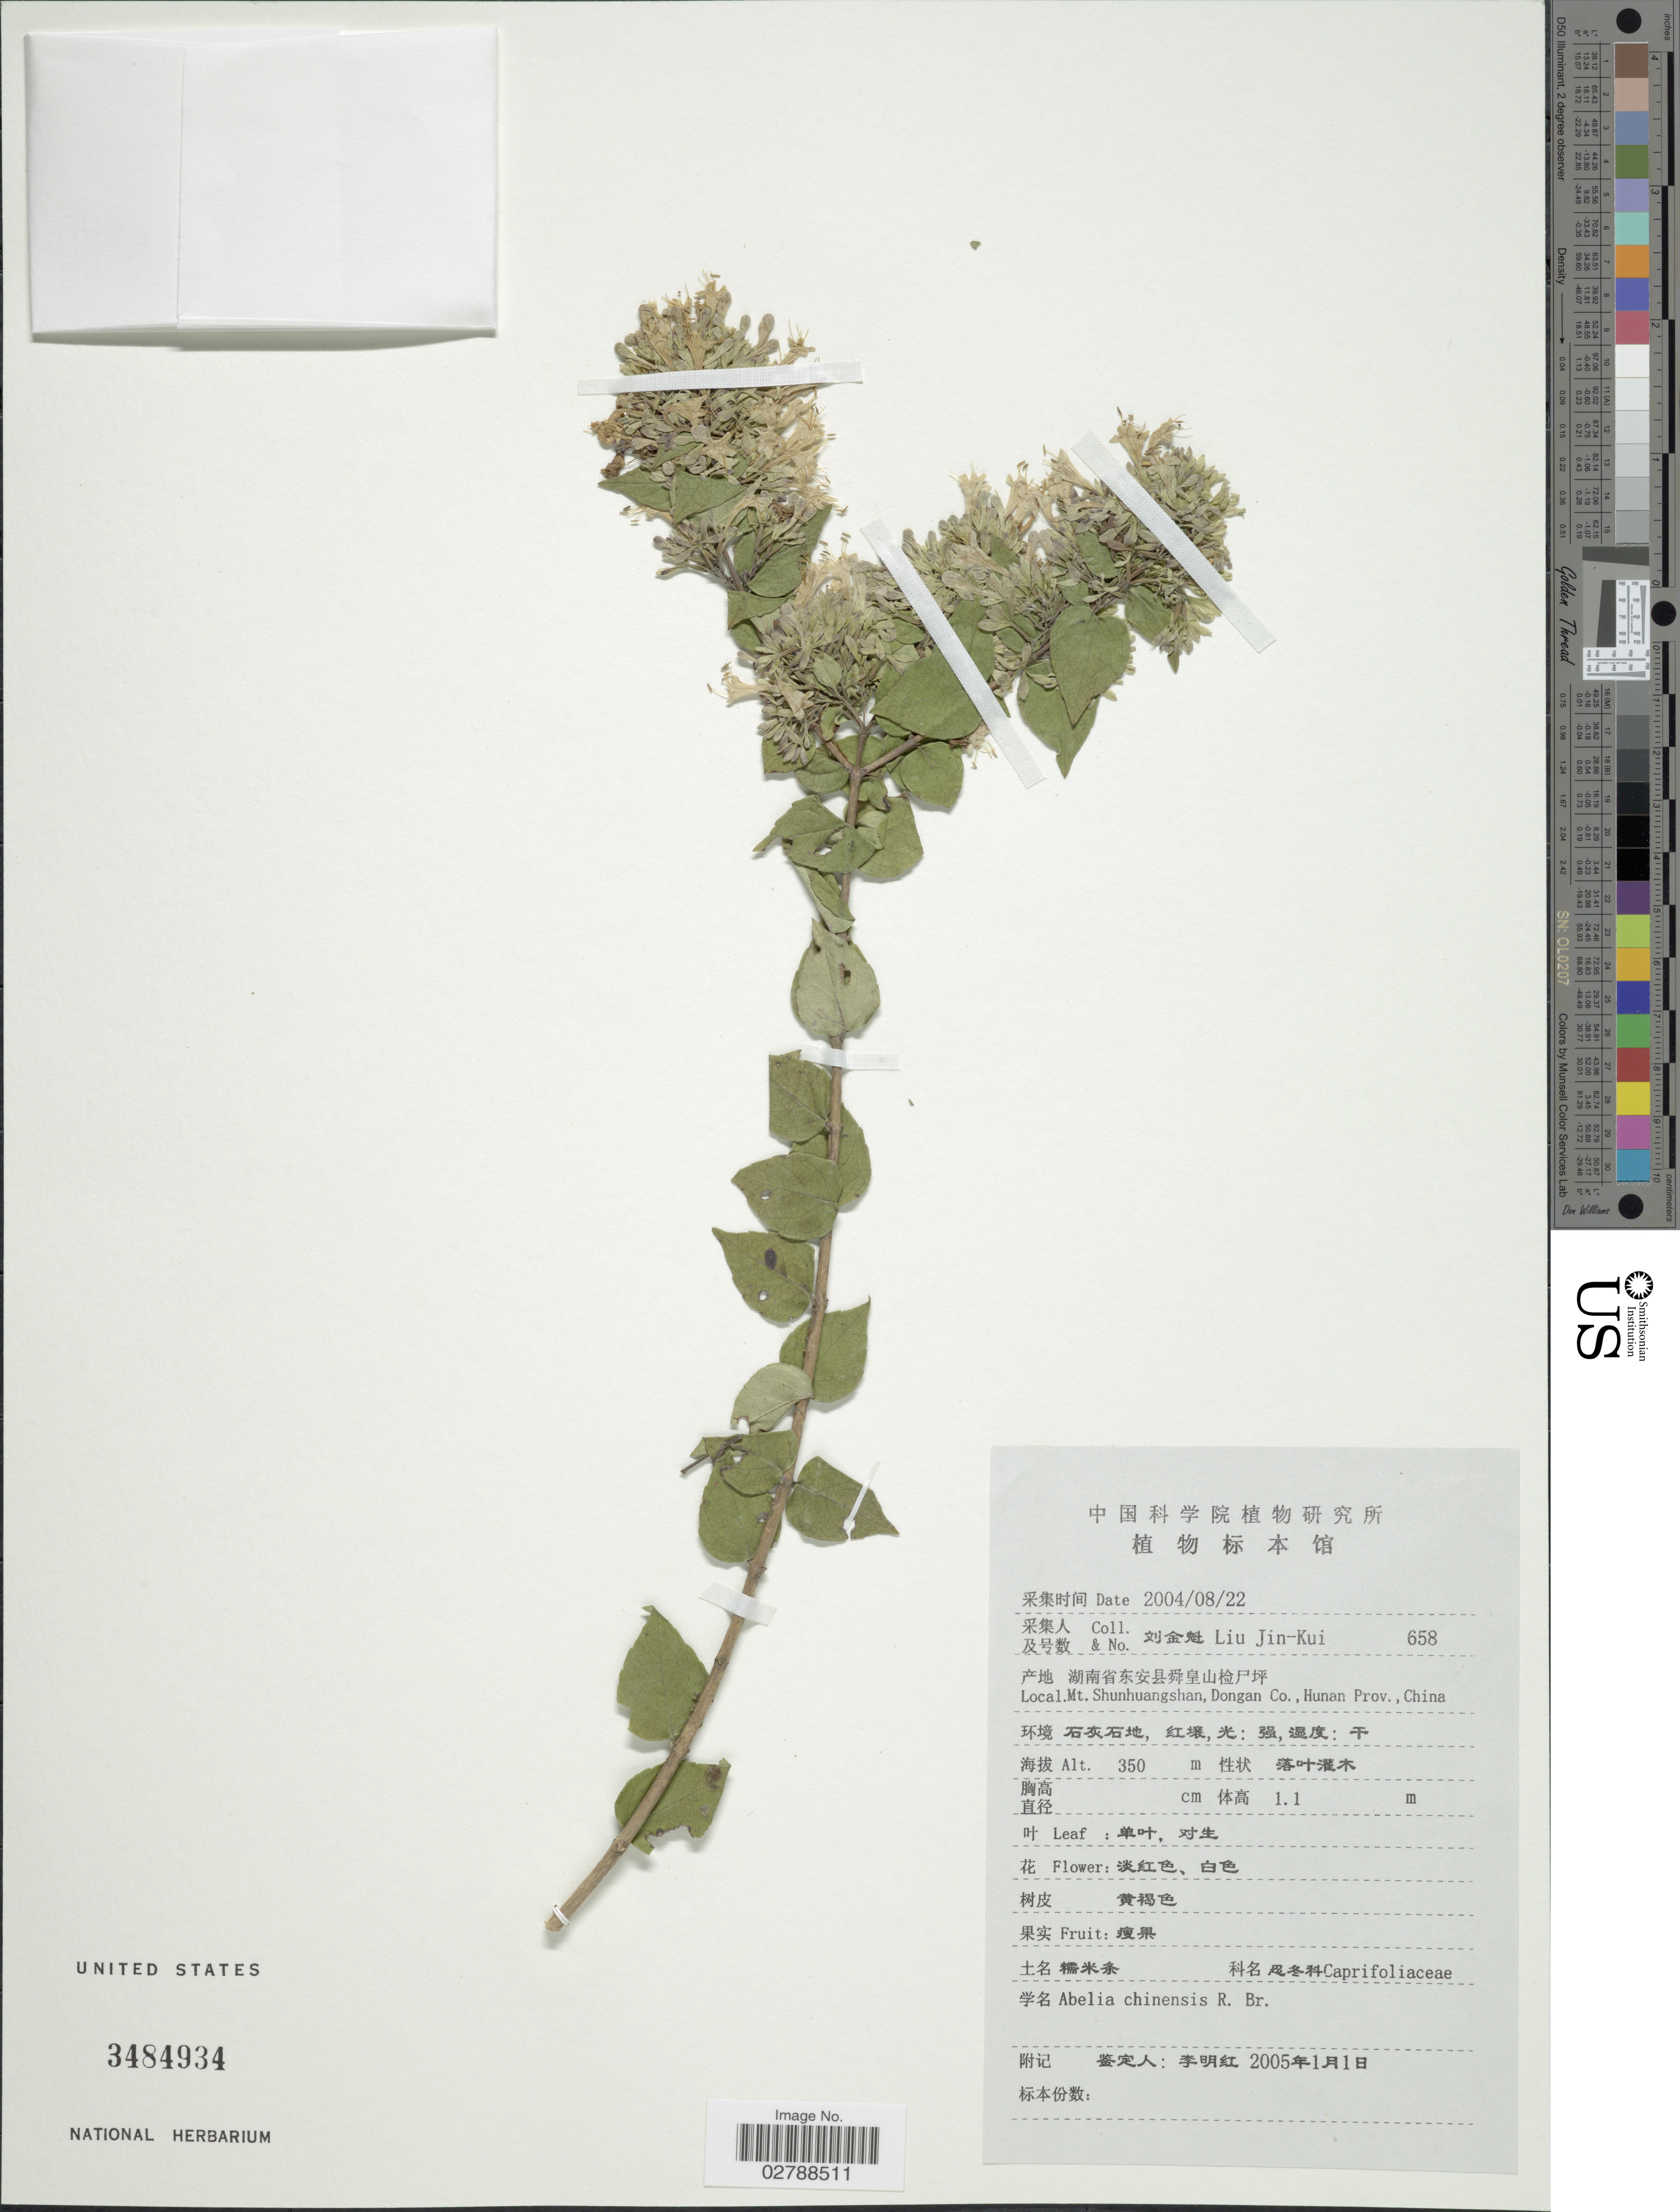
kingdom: Plantae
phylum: Tracheophyta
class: Magnoliopsida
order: Dipsacales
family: Caprifoliaceae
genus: Abelia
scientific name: Abelia chinensis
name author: R. Br.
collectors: Liu Jin-Kui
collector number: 658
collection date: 2004-08-22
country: China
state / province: Hunan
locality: Mt. Shunhuangshan, Dongan Co.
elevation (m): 350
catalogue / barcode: US 3484934